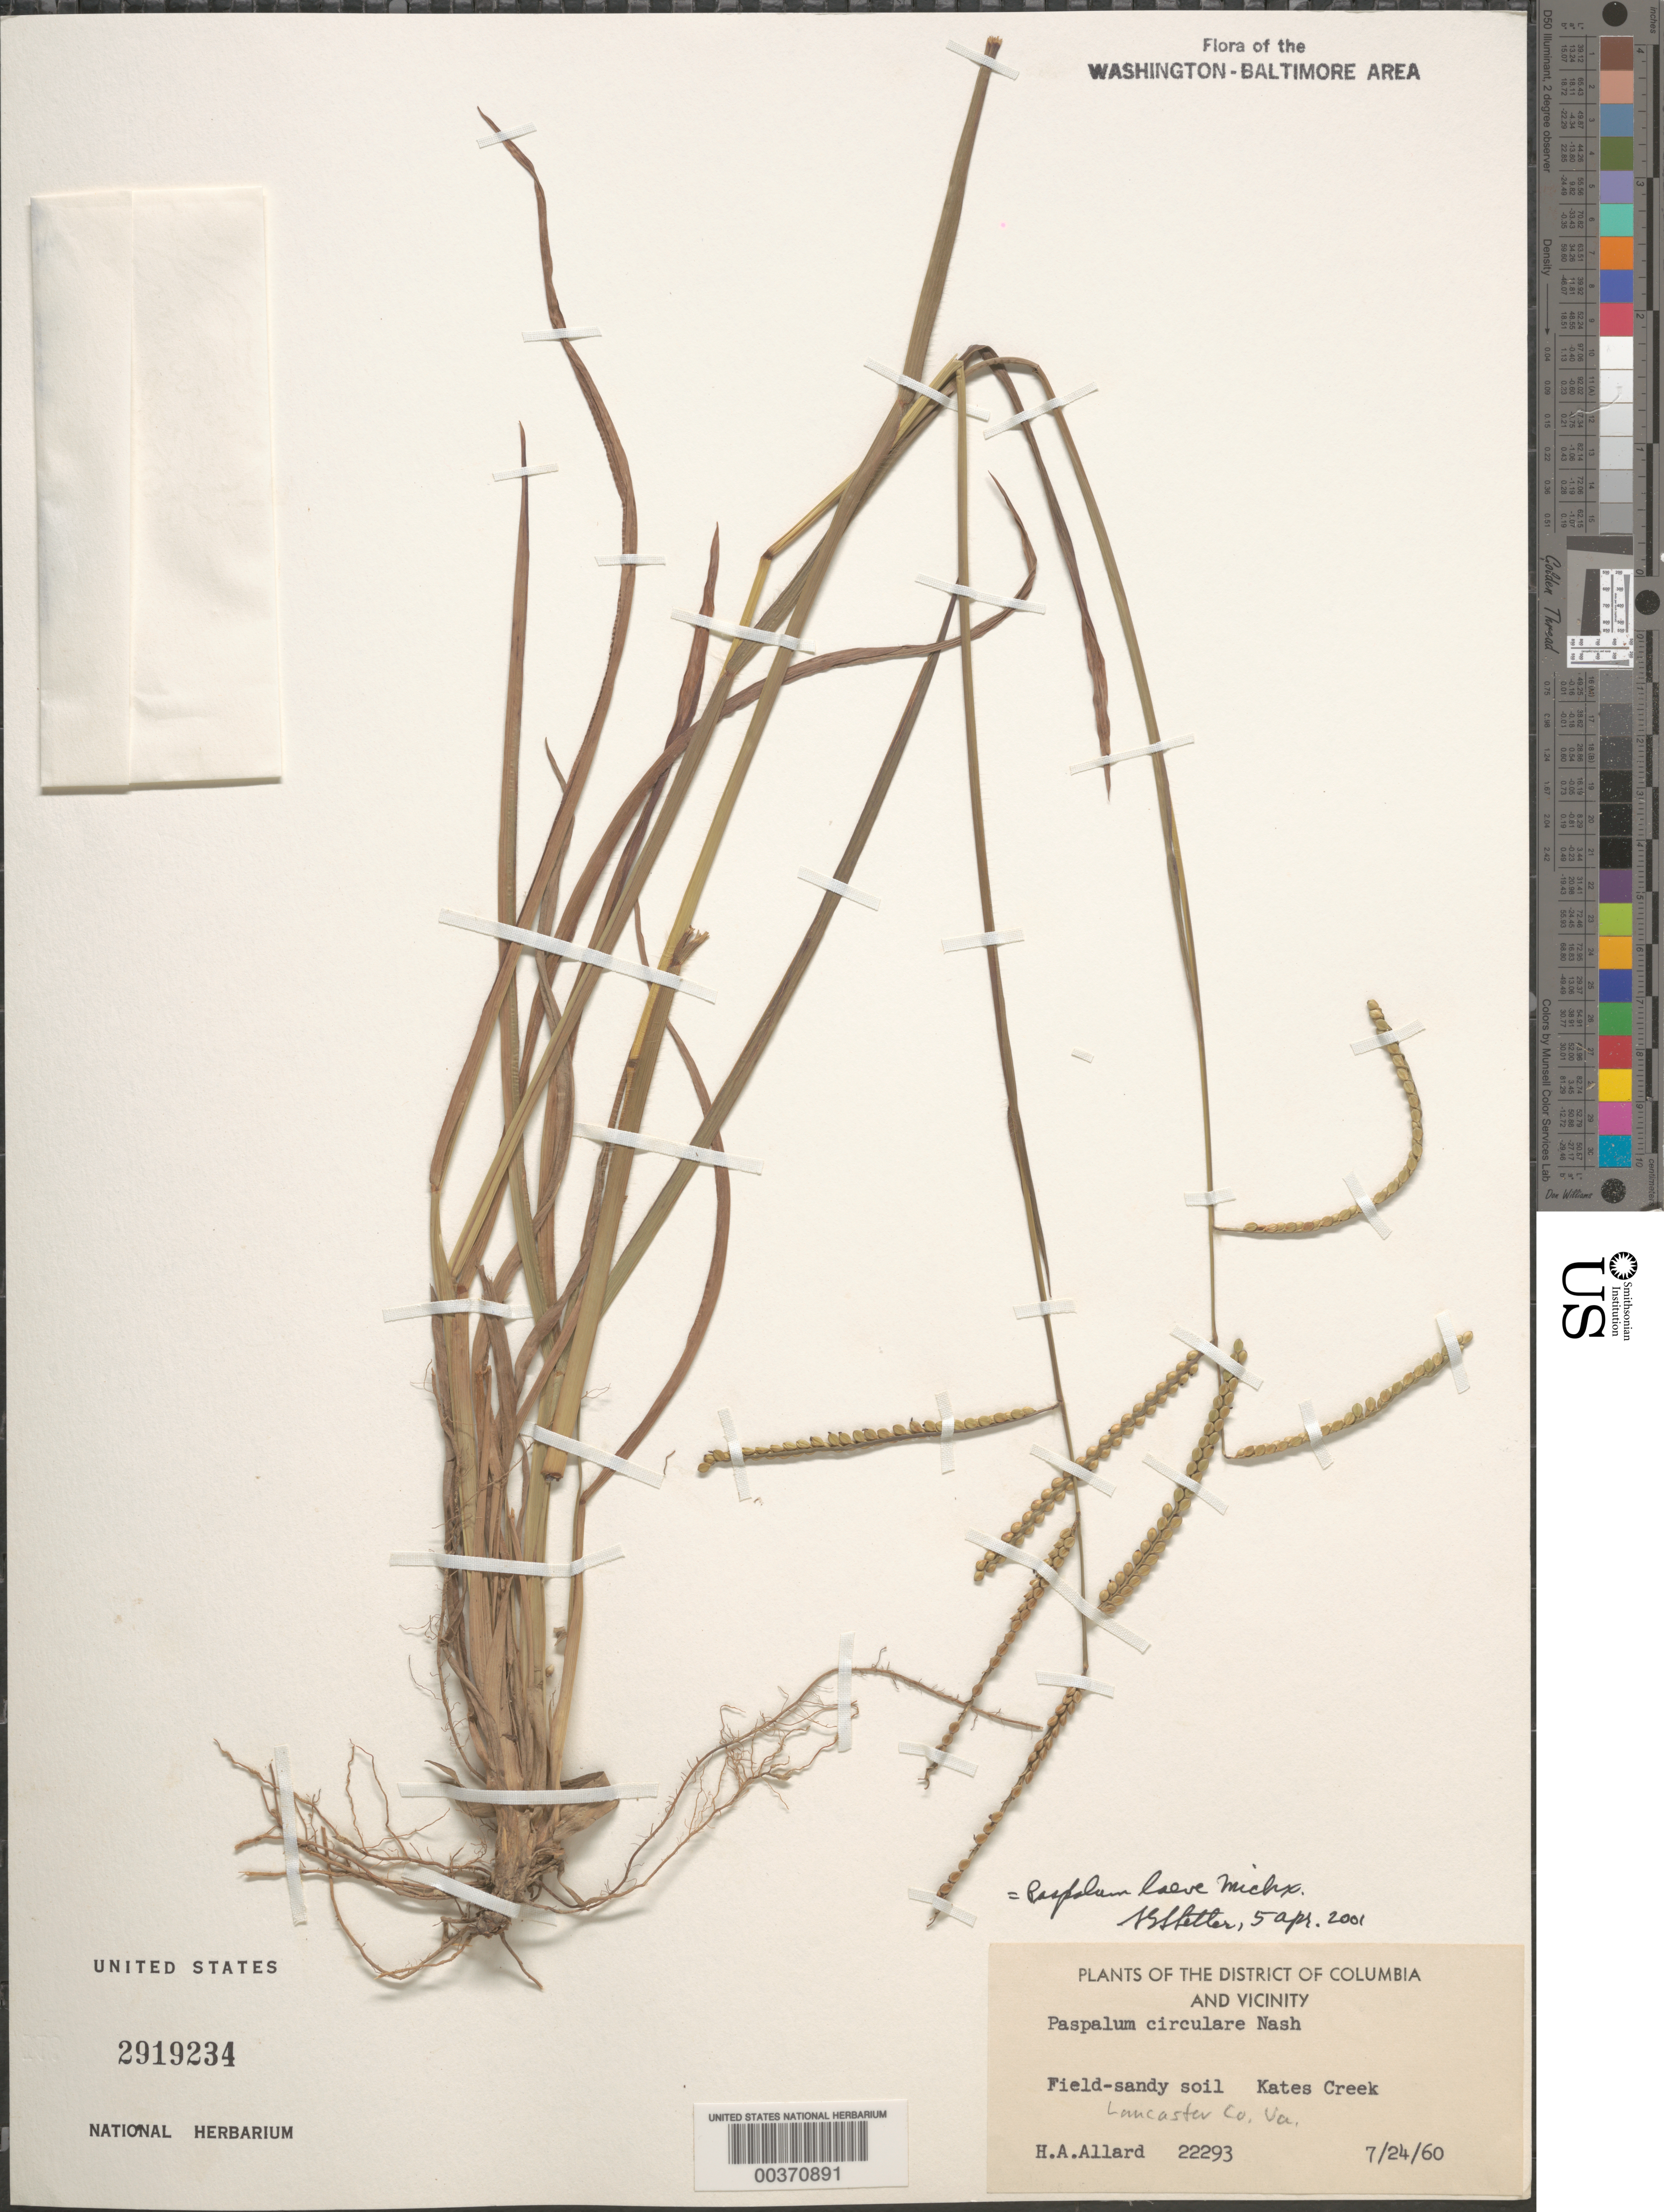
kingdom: Plantae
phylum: Tracheophyta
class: Liliopsida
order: Poales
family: Poaceae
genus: Paspalum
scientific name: Paspalum laeve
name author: Michx.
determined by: Chase, [M.] Agnes, (US)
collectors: H. A. Allard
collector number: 22293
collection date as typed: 24 Jul 1960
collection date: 1960-07-24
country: United States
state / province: Virginia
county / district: Lancaster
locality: Kates Creek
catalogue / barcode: US 2919234